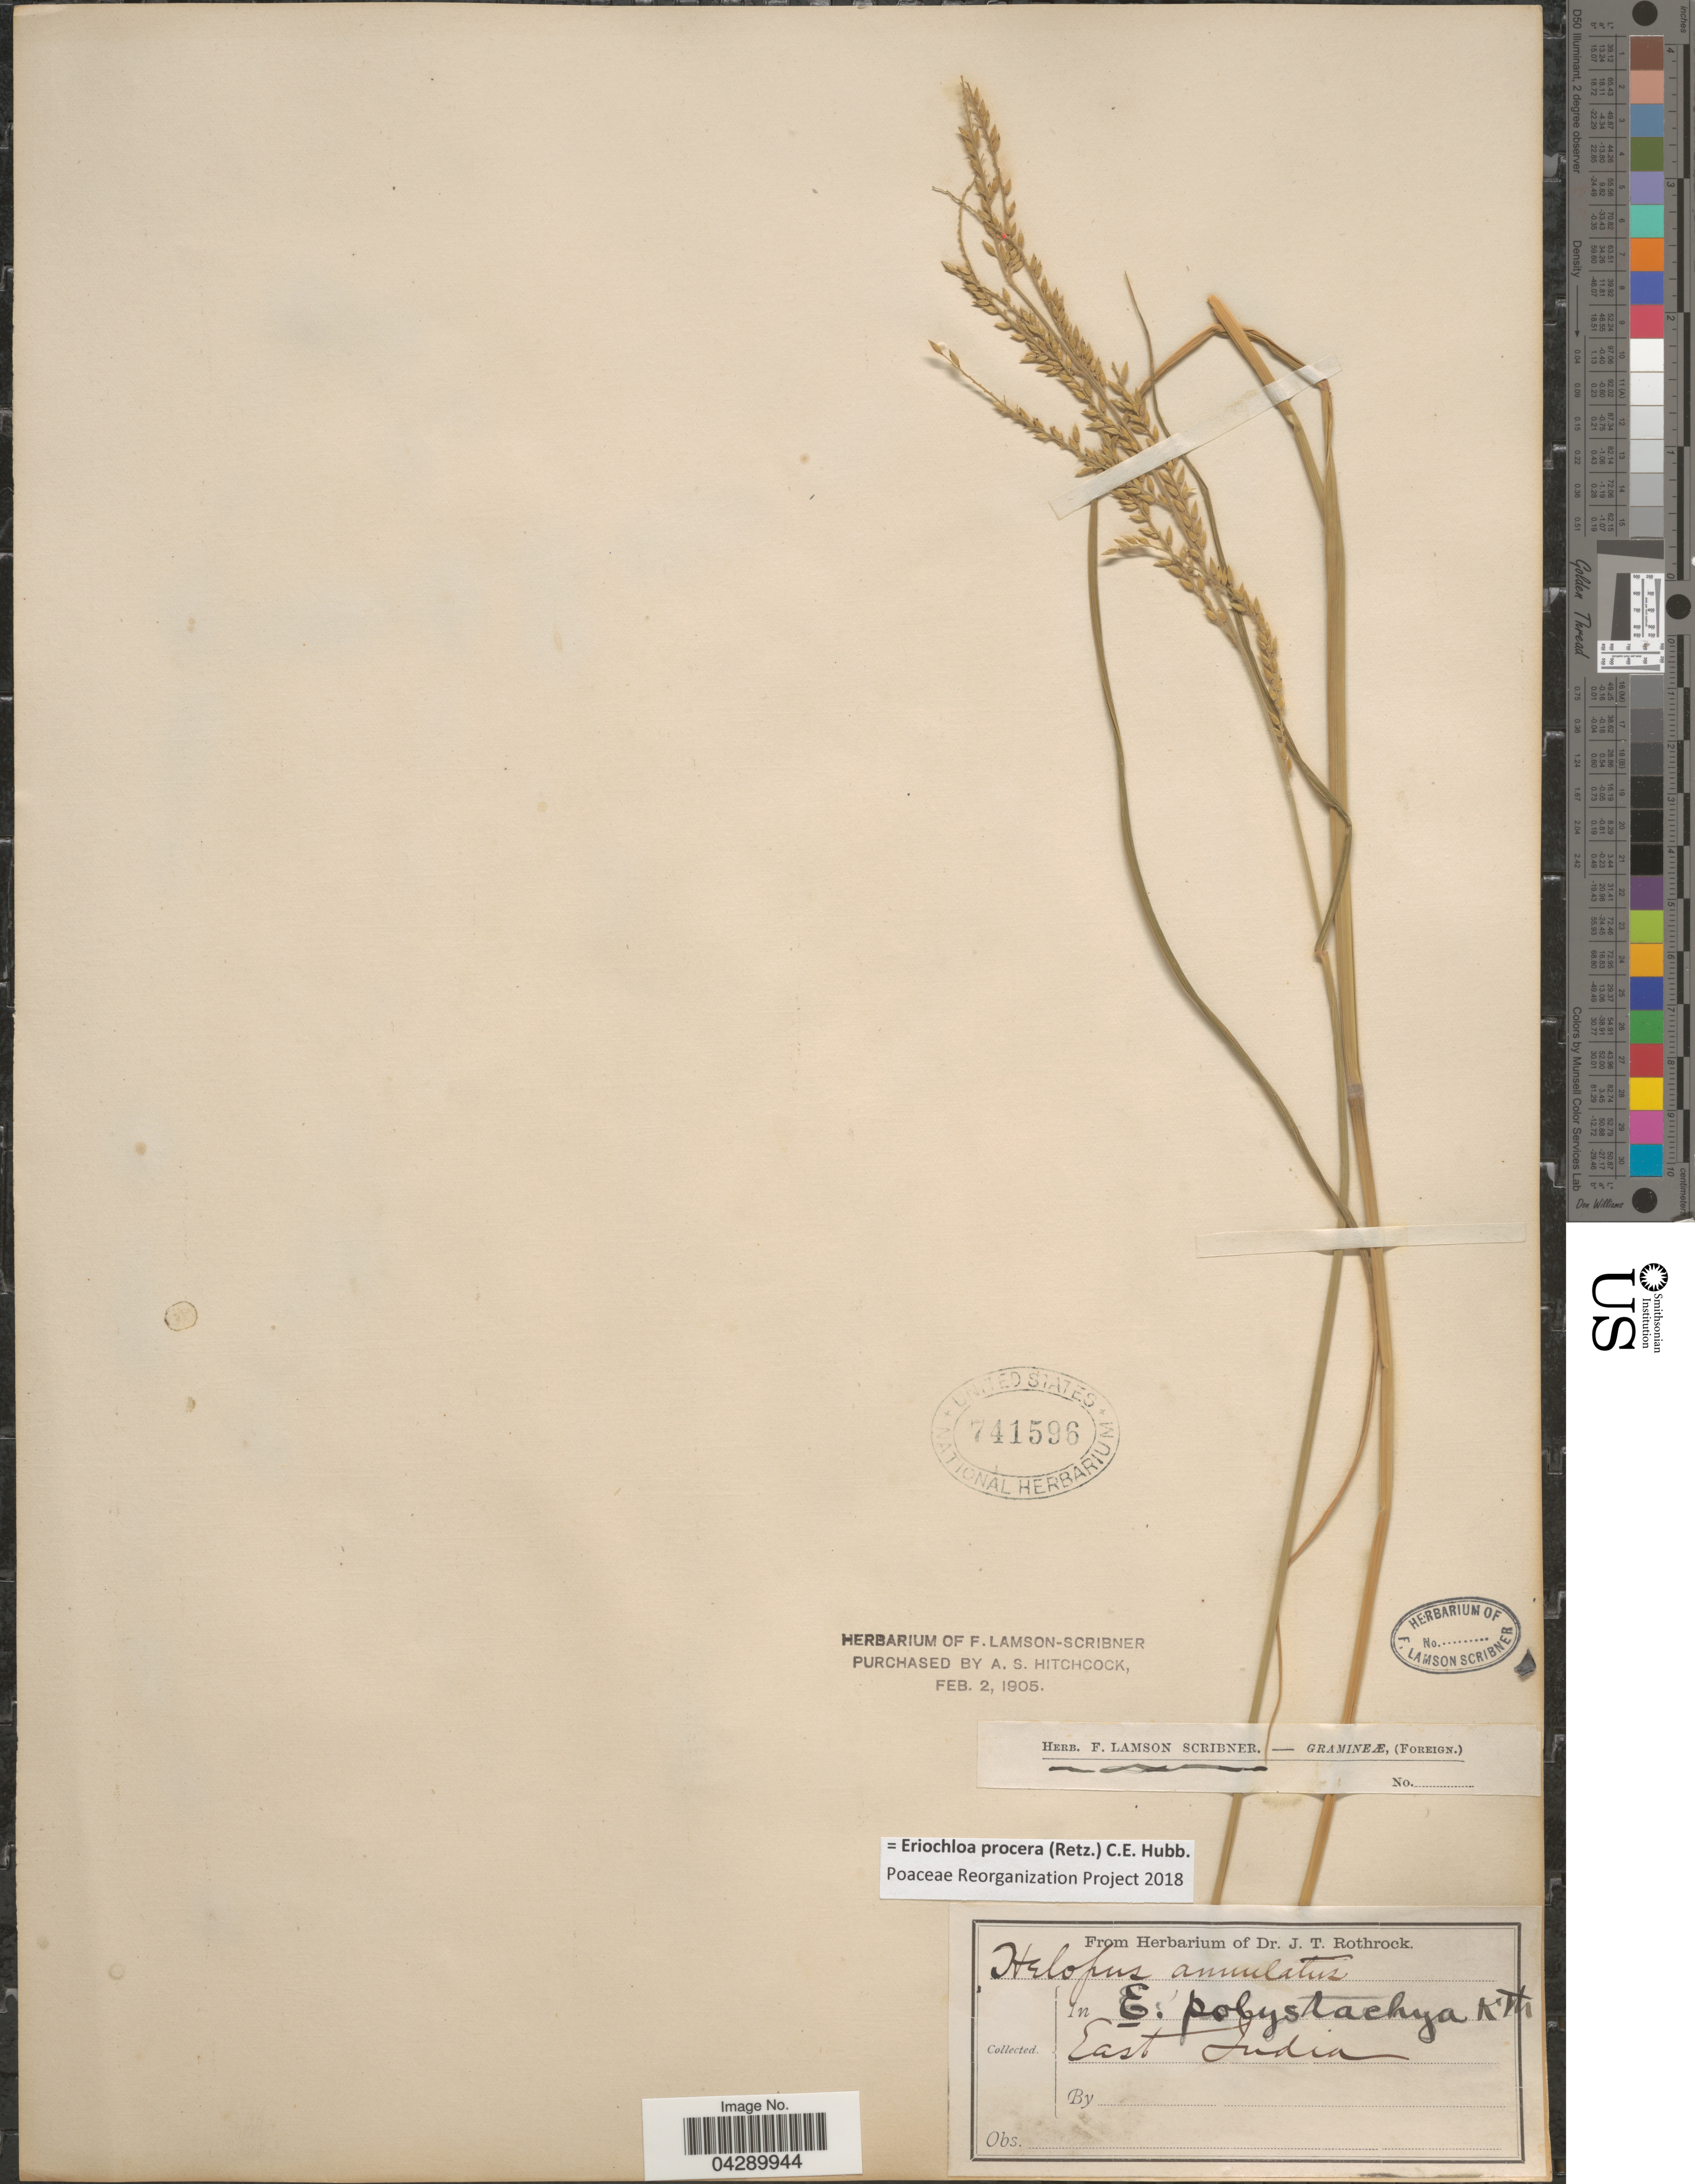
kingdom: Plantae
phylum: Tracheophyta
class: Liliopsida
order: Poales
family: Poaceae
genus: Eriochloa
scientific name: Eriochloa procera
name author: (Retz.) C.E. Hubb.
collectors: ex herb. Dr. Rothrock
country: India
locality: East India.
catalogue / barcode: US 741596